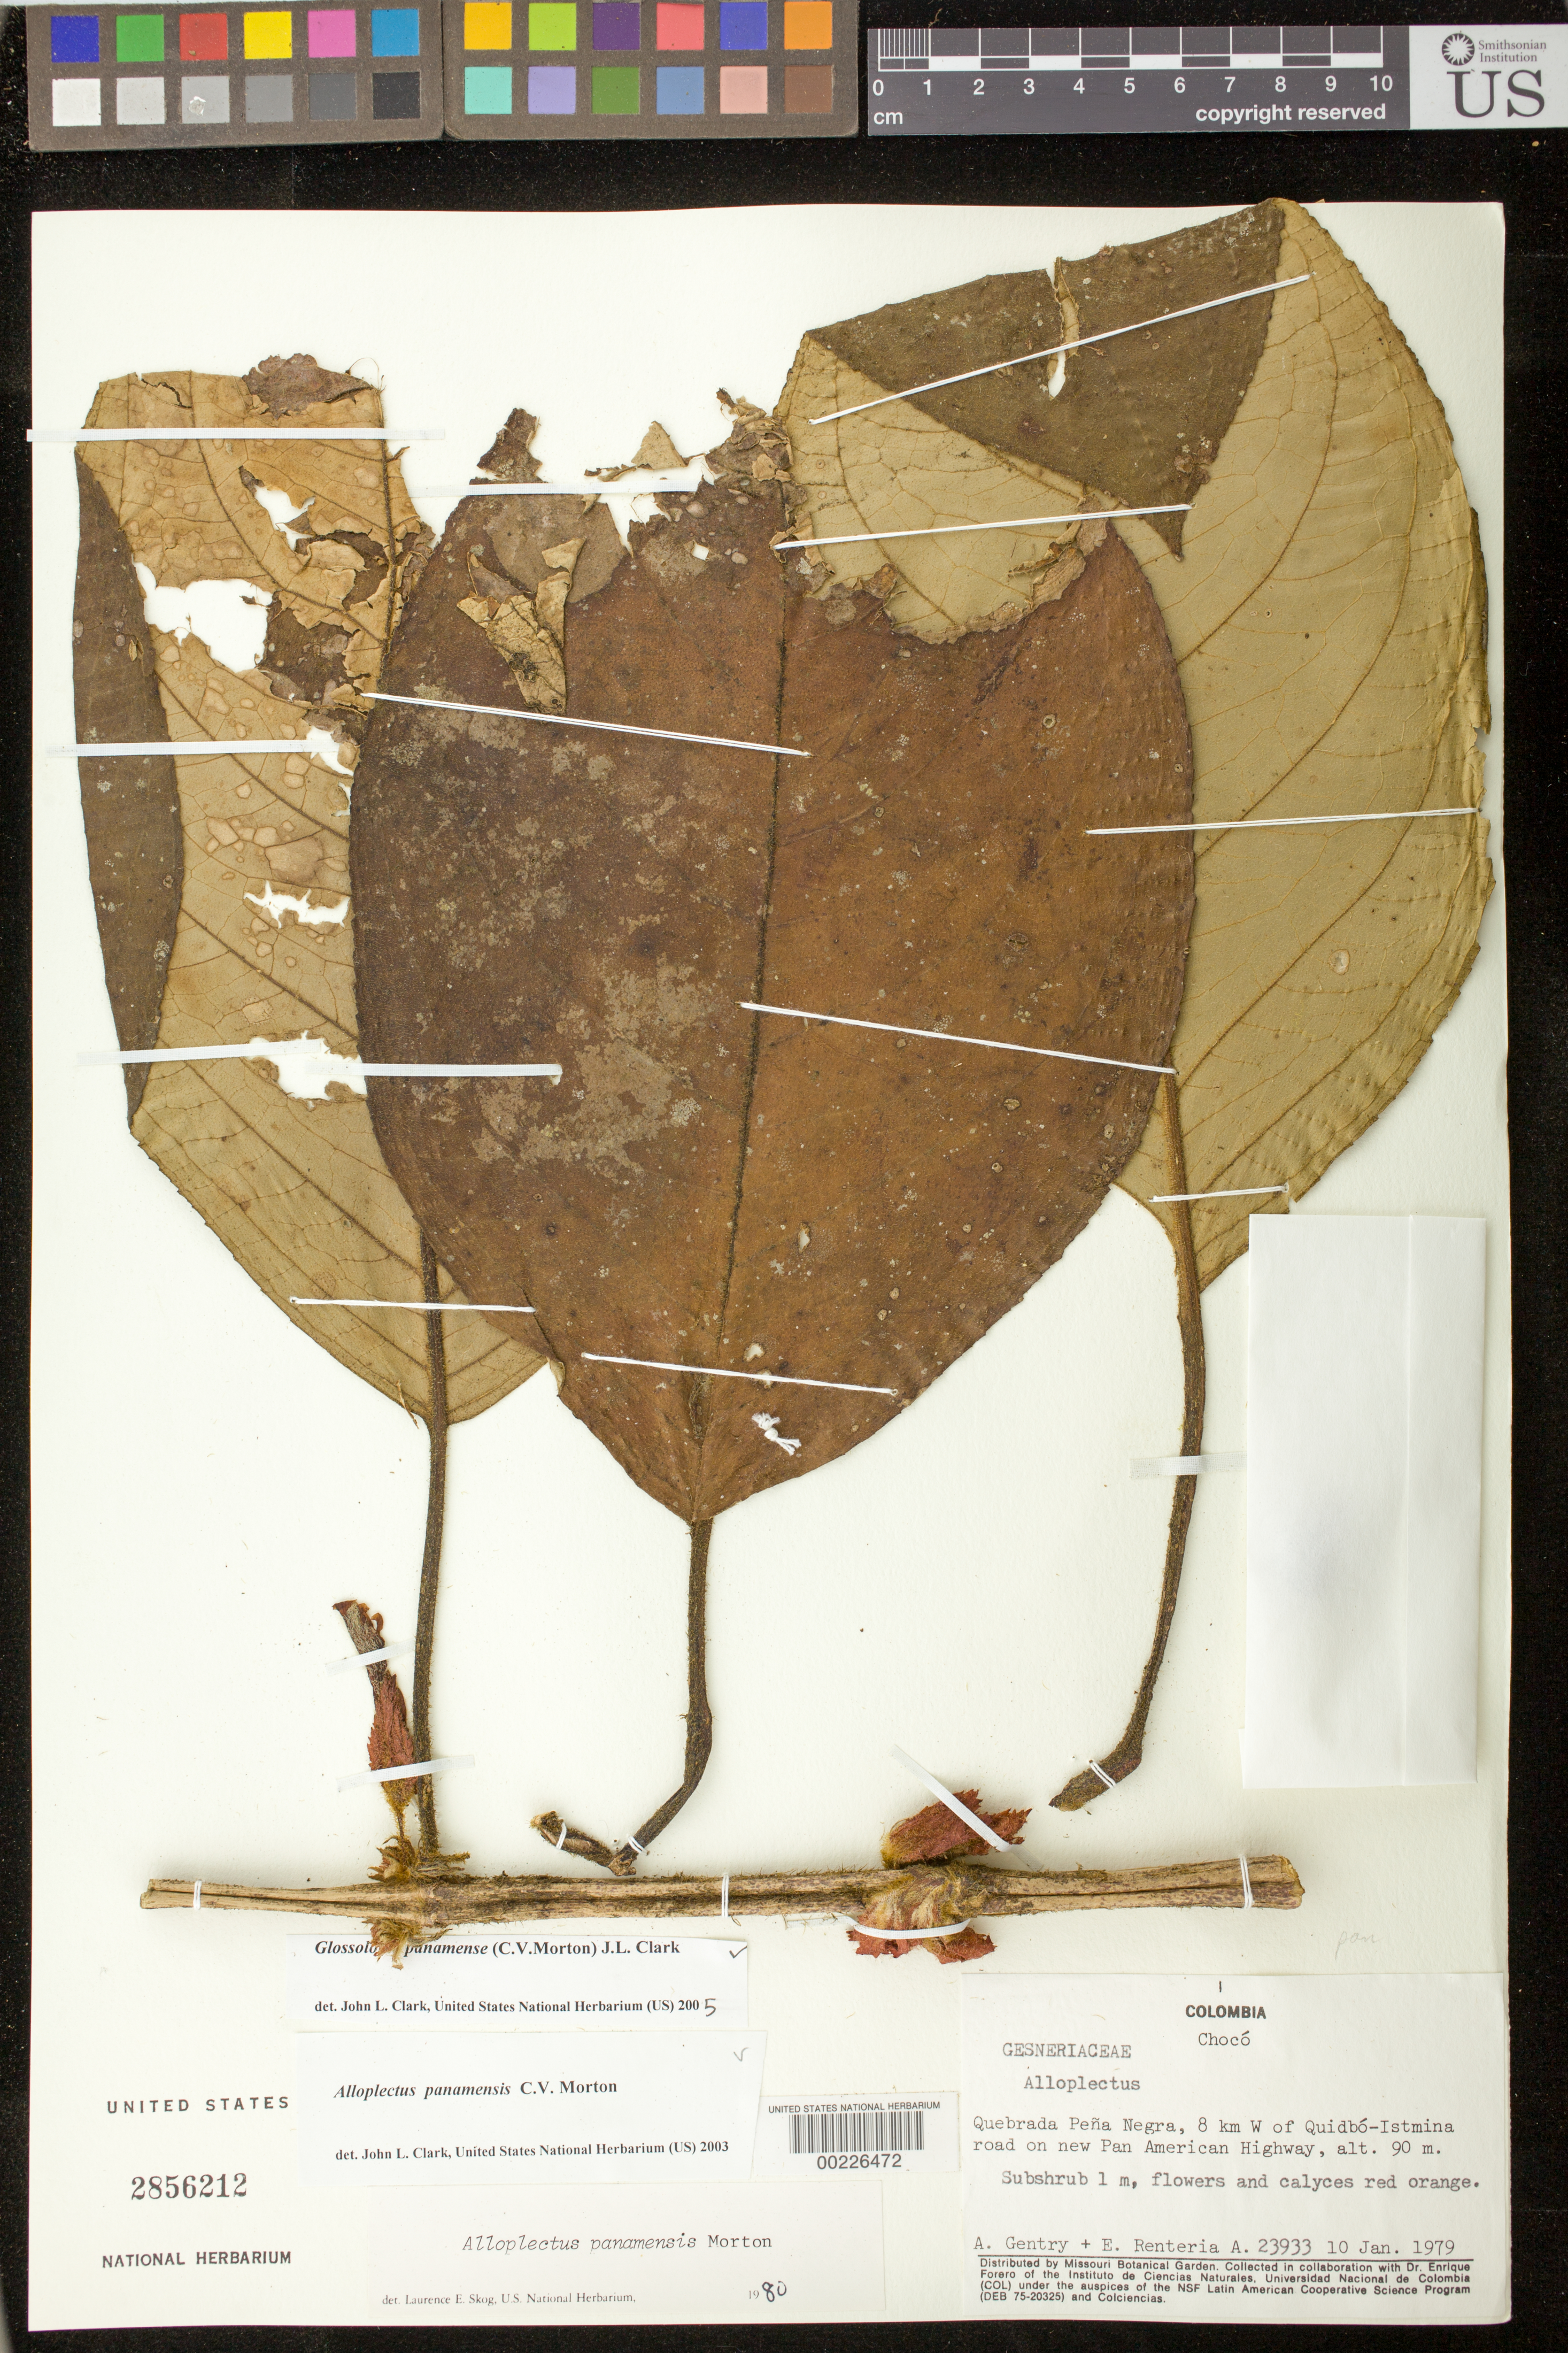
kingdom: Plantae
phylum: Tracheophyta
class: Magnoliopsida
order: Lamiales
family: Gesneriaceae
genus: Glossoloma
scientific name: Glossoloma panamense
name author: (C.V. Morton) J.L. Clark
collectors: A. H. Gentry & E. Renteria A.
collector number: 23933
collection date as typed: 10 Jan 1979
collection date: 1979-01-10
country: Colombia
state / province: Chocó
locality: Quebrada Pena Negra, 8 km W of Quibdo - Istmina road on new Pan American highway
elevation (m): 90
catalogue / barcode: US 2856212